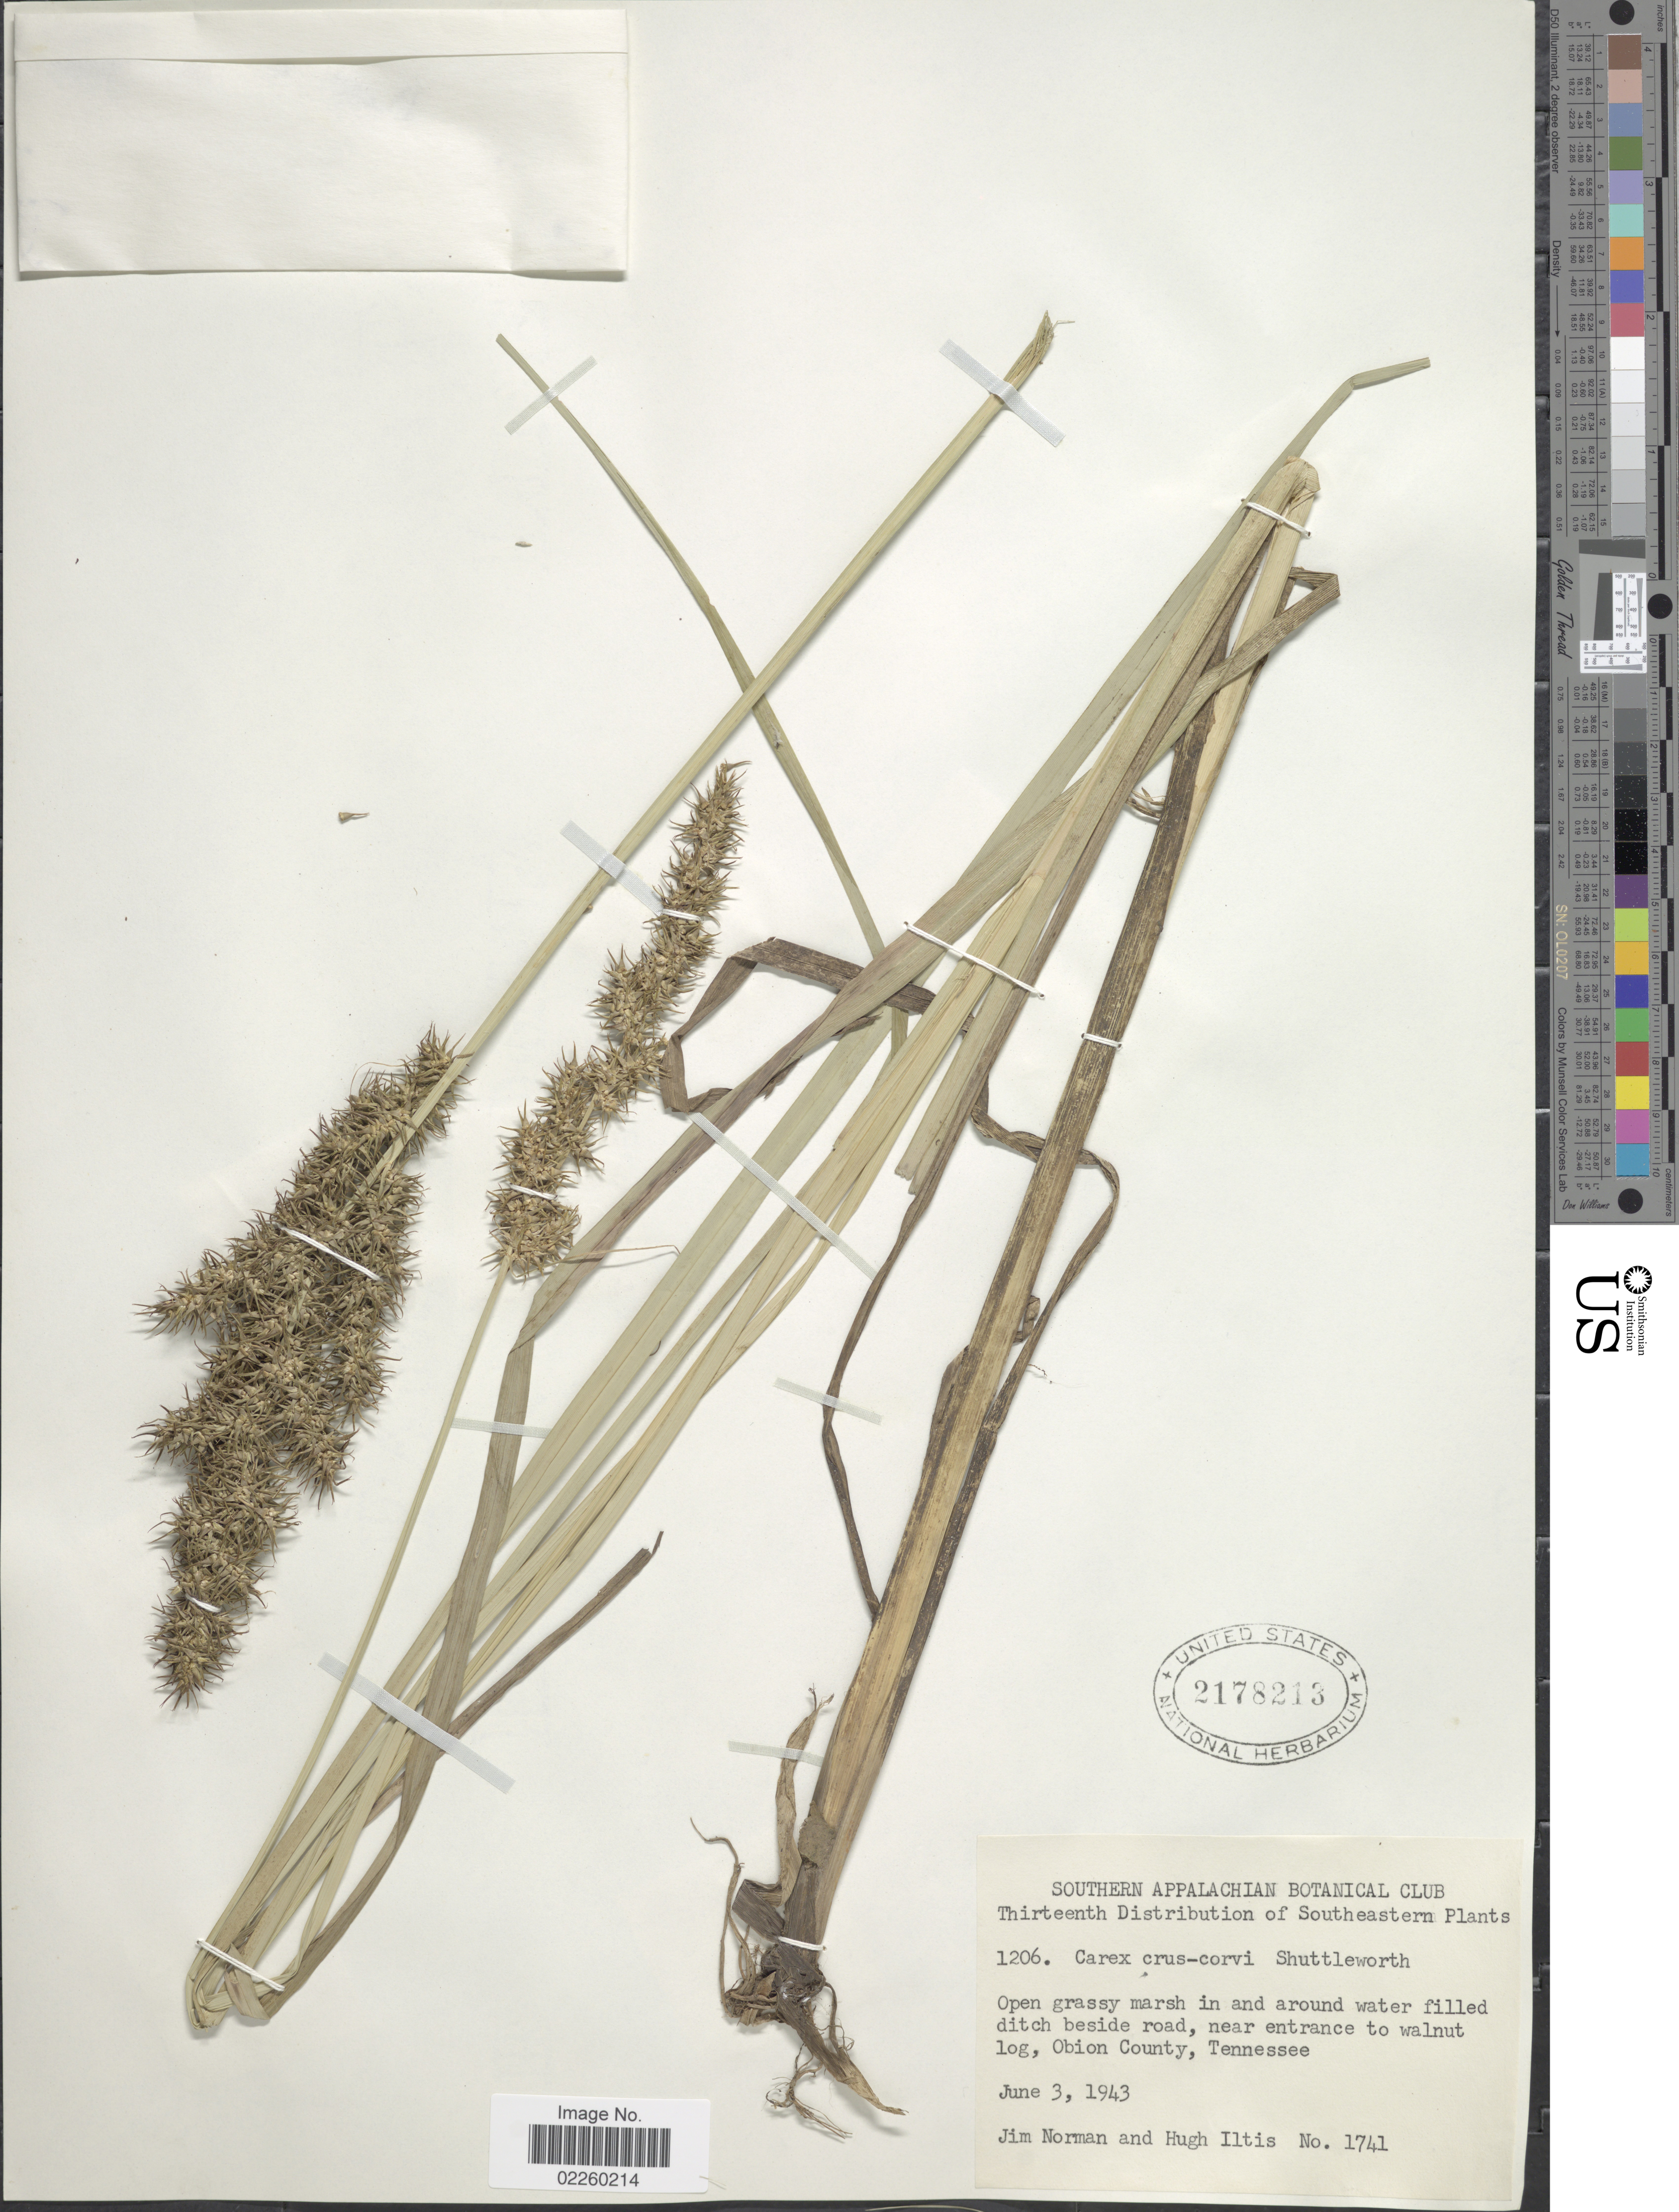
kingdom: Plantae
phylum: Tracheophyta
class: Liliopsida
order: Poales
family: Cyperaceae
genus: Carex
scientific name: Carex crus-corvi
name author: Shuttlew. ex Kunze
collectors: J. Norman & H. Iltis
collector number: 1741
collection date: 1943-06-03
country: United States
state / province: Tennessee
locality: Southeastern. near entrance to walnut log, Obion County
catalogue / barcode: US 2178213